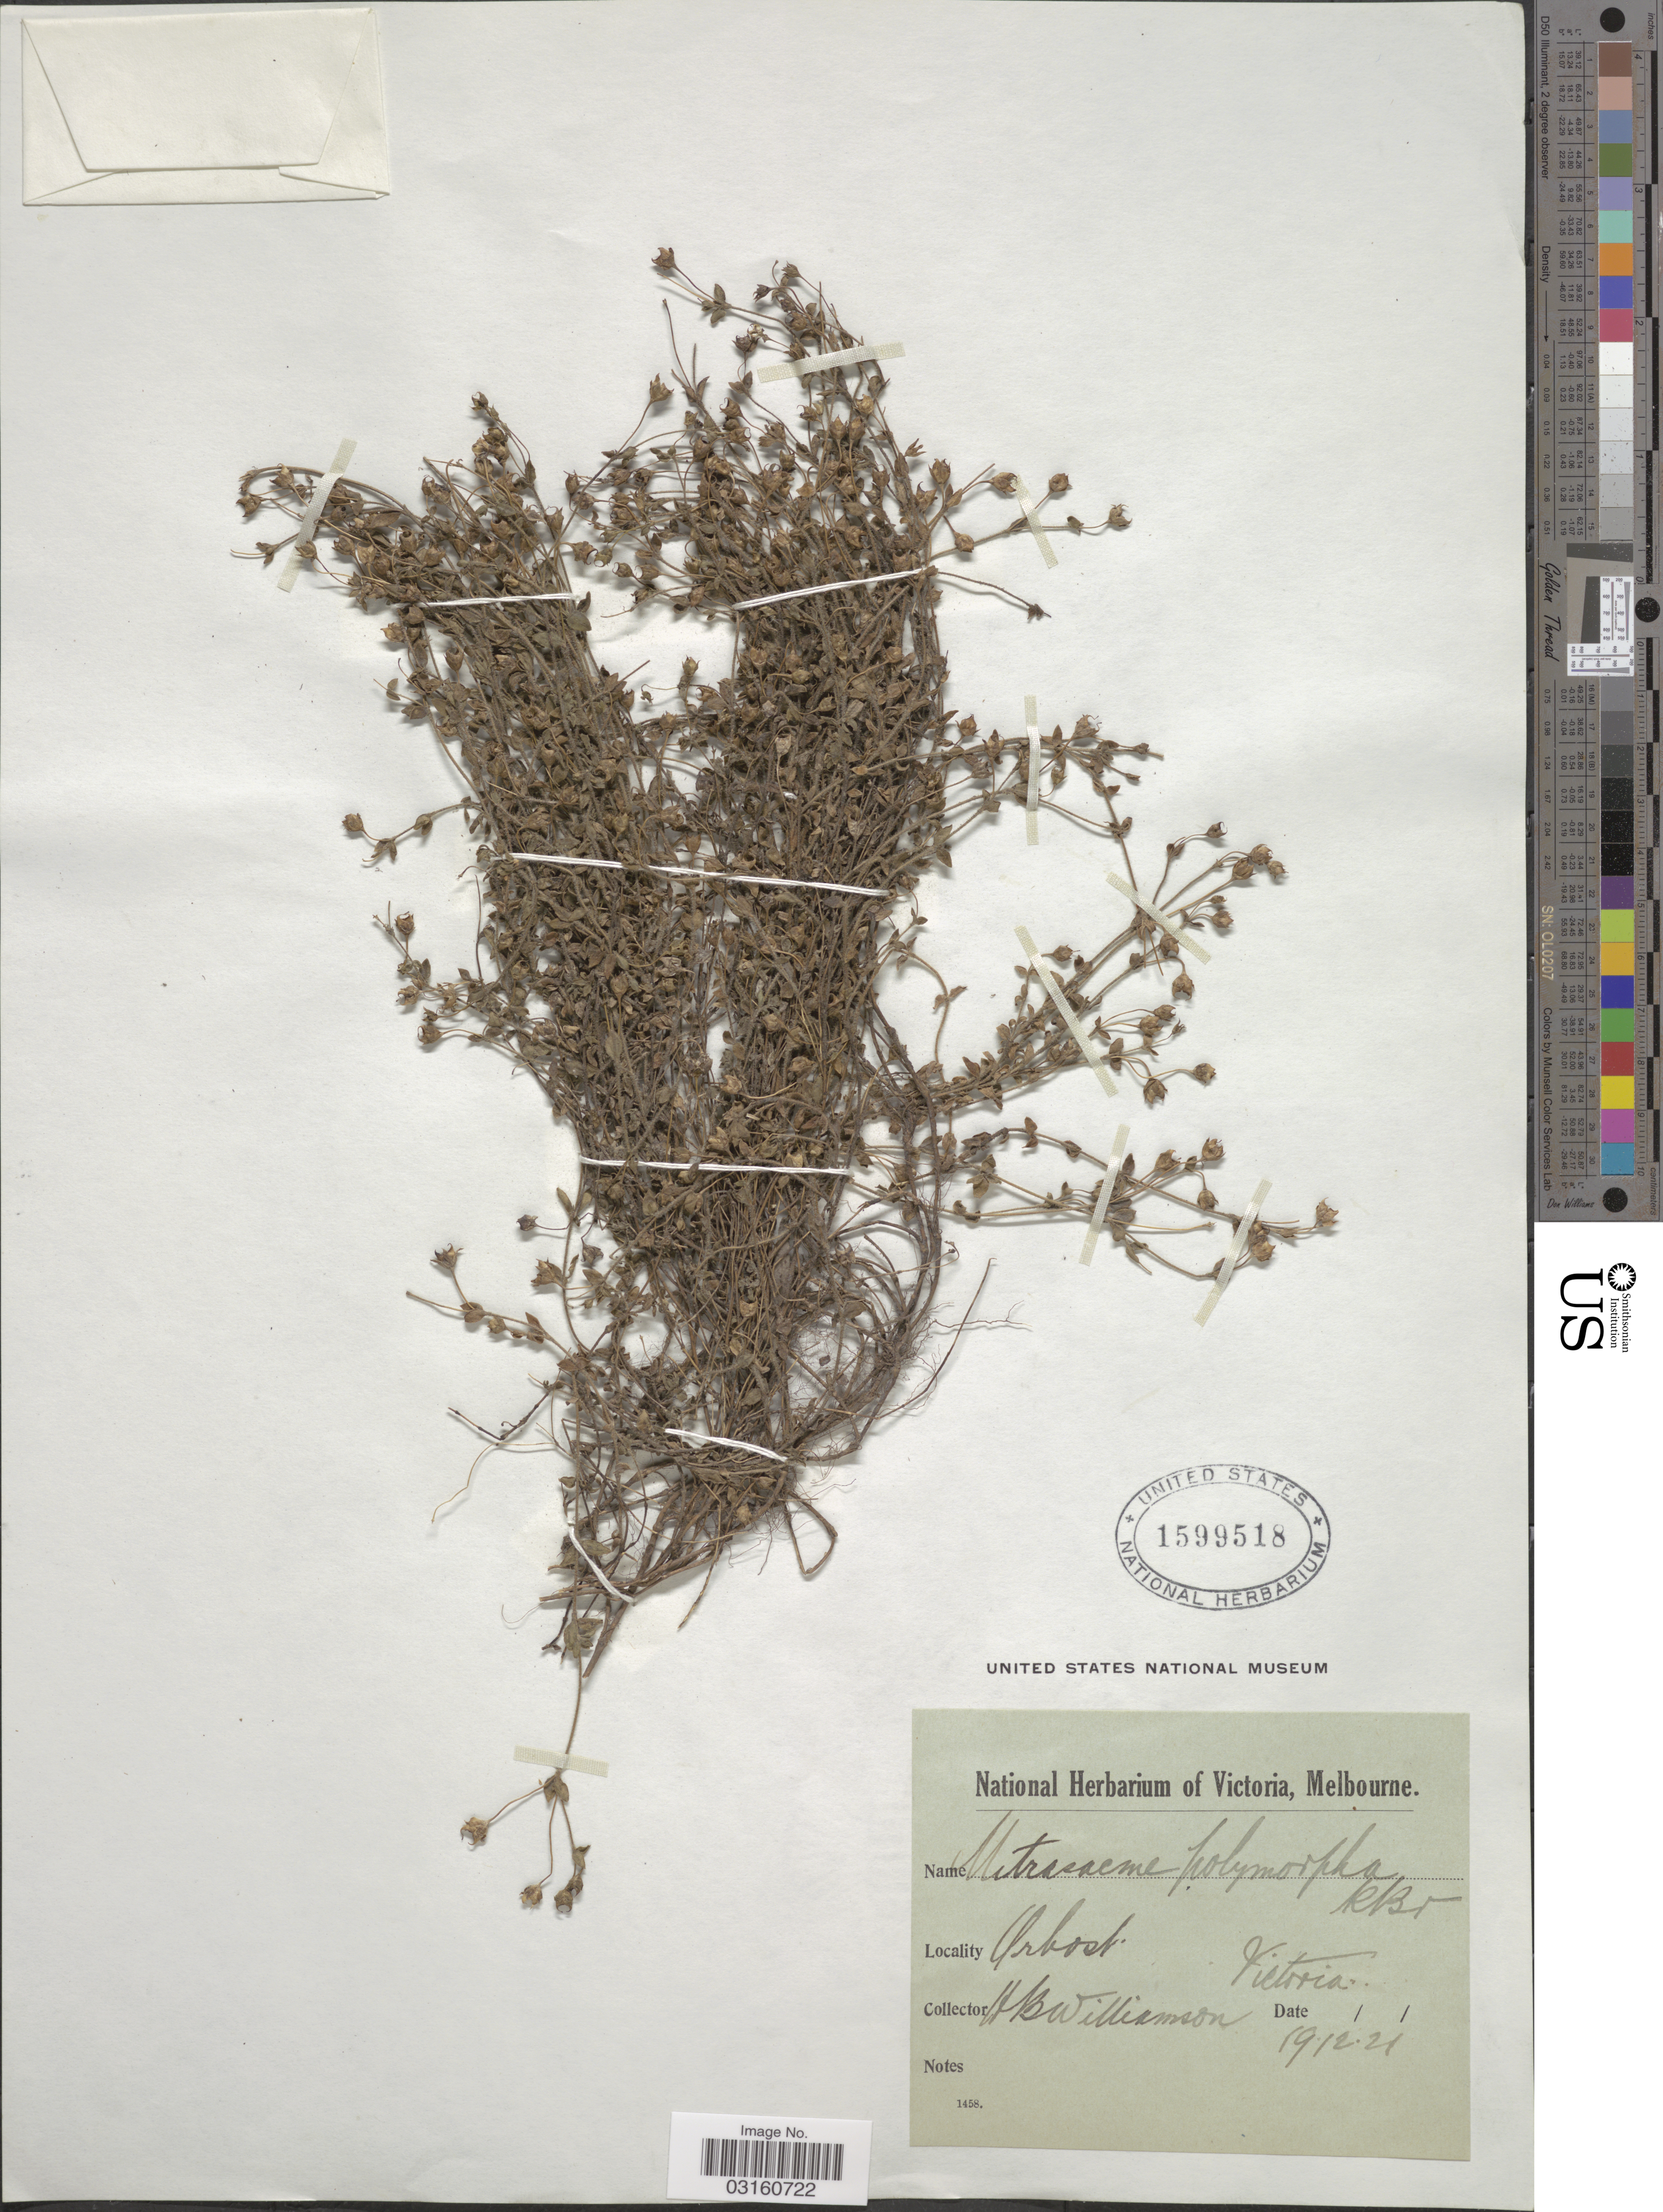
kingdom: Plantae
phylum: Tracheophyta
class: Magnoliopsida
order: Gentianales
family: Loganiaceae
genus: Mitrasacme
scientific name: Mitrasacme polymorpha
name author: R. Br.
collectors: H. Williamson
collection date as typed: Transcribed d/m/y: 19/12/21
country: Australia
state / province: Victoria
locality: Orbost, Victoria.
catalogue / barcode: US 1599518